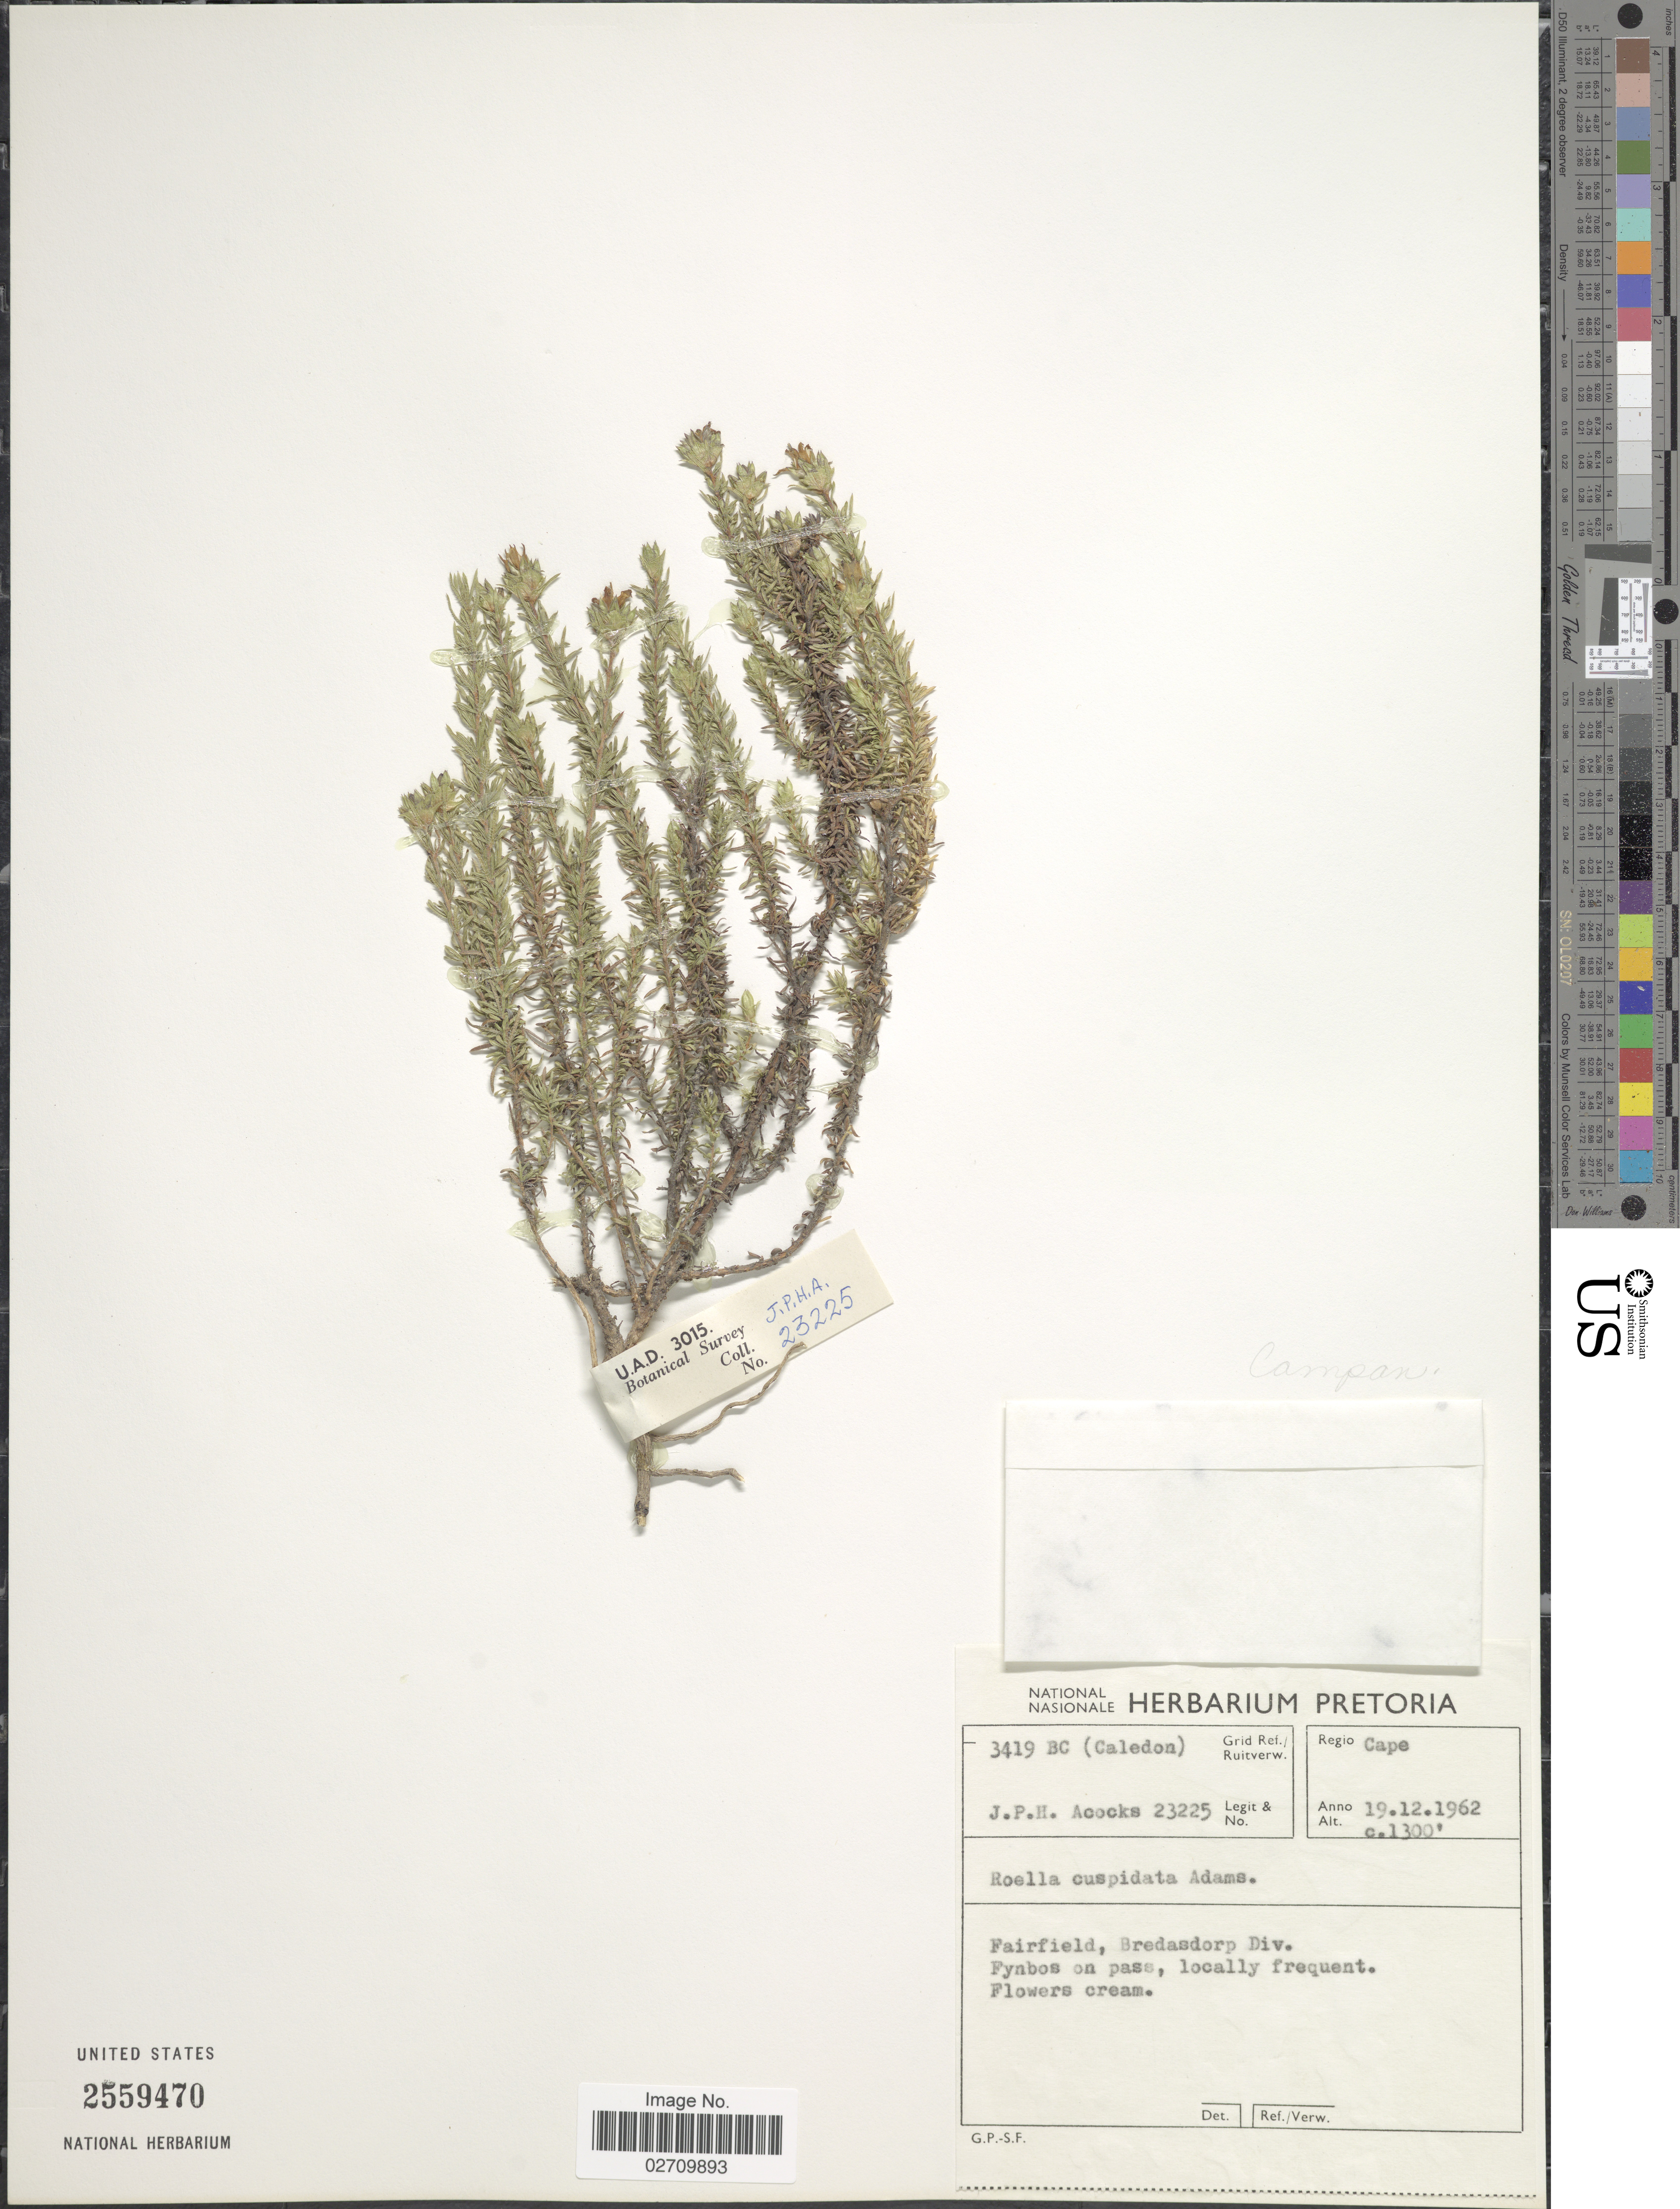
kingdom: Plantae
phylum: Tracheophyta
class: Magnoliopsida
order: Asterales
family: Campanulaceae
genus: Roella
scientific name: Roella cuspidata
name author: Adamson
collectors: J. P. Acocks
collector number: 23225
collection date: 1962-12-19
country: South Africa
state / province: Western Cape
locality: Fairfield, Bredasdorp Div.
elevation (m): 396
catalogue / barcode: US 2559470